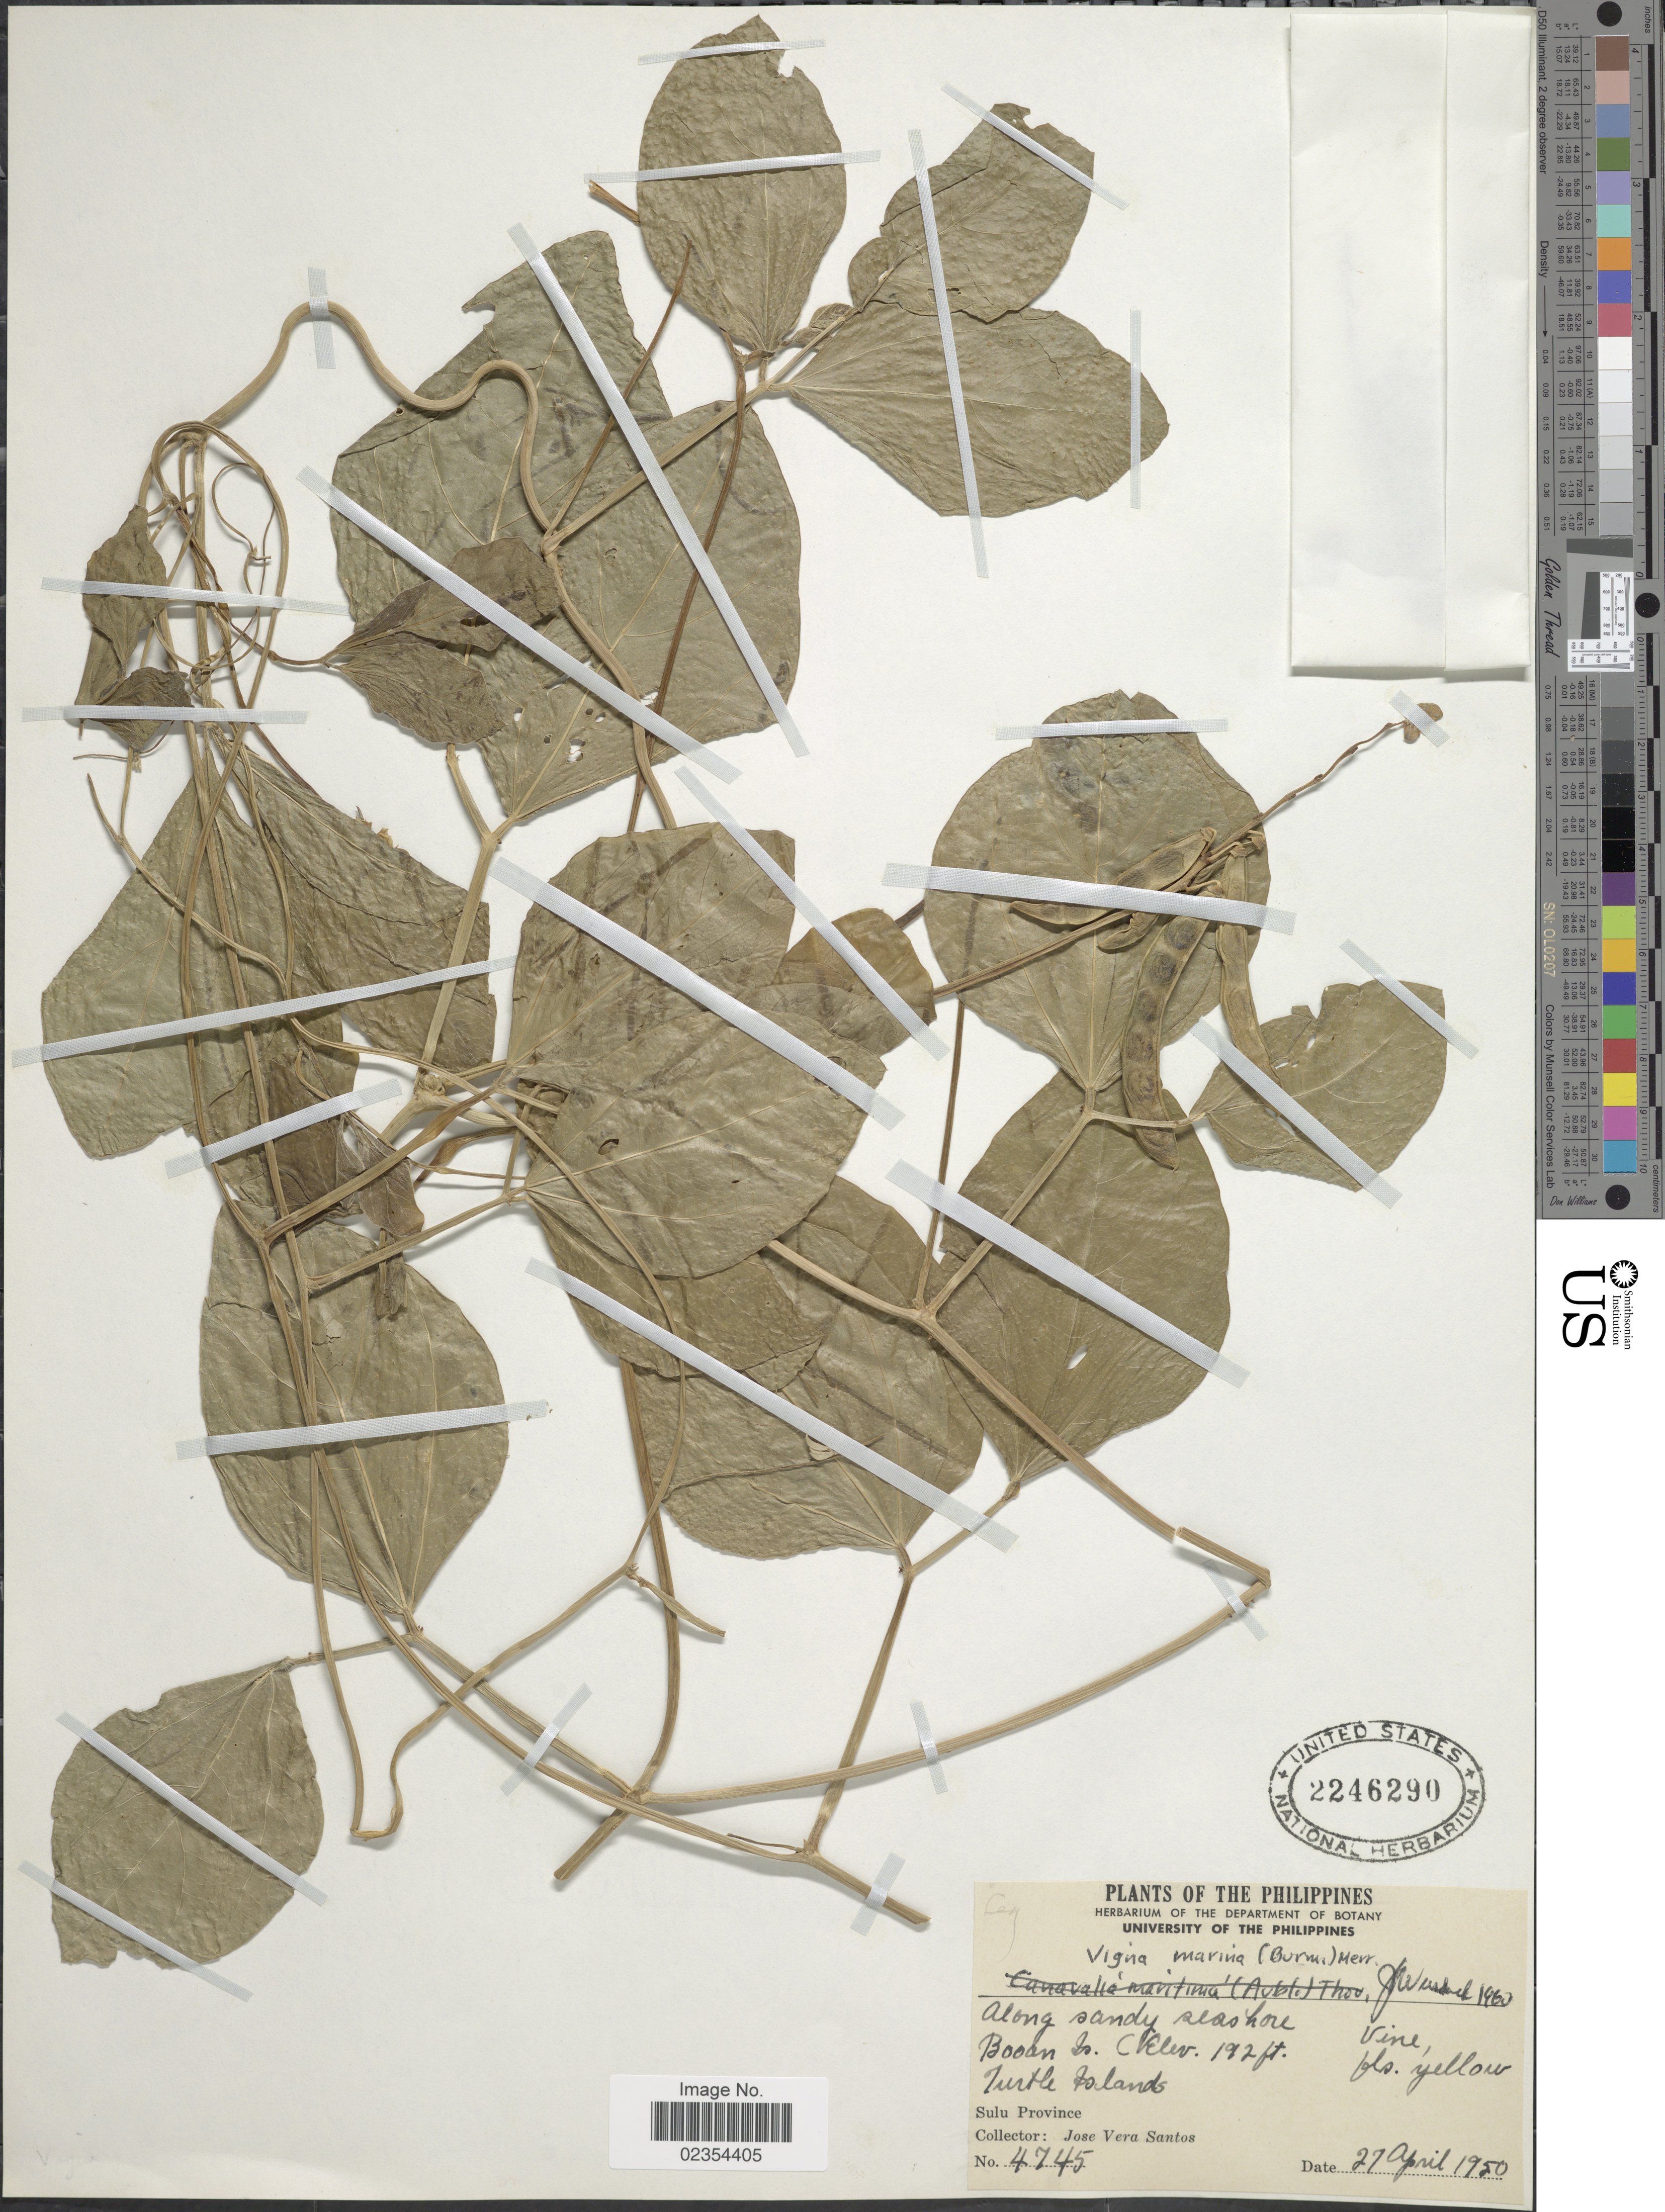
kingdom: Plantae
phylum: Tracheophyta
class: Magnoliopsida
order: Fabales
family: Fabaceae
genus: Vigna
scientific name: Vigna marina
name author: (Burm.) Merr.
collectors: J. V. Santos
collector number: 4745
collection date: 1950-04-27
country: Philippines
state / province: Muslim Mindanao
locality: Along sandy seashore, Booan Is., Turtle Islands, Sulu Province.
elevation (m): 59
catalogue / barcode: US 2246290